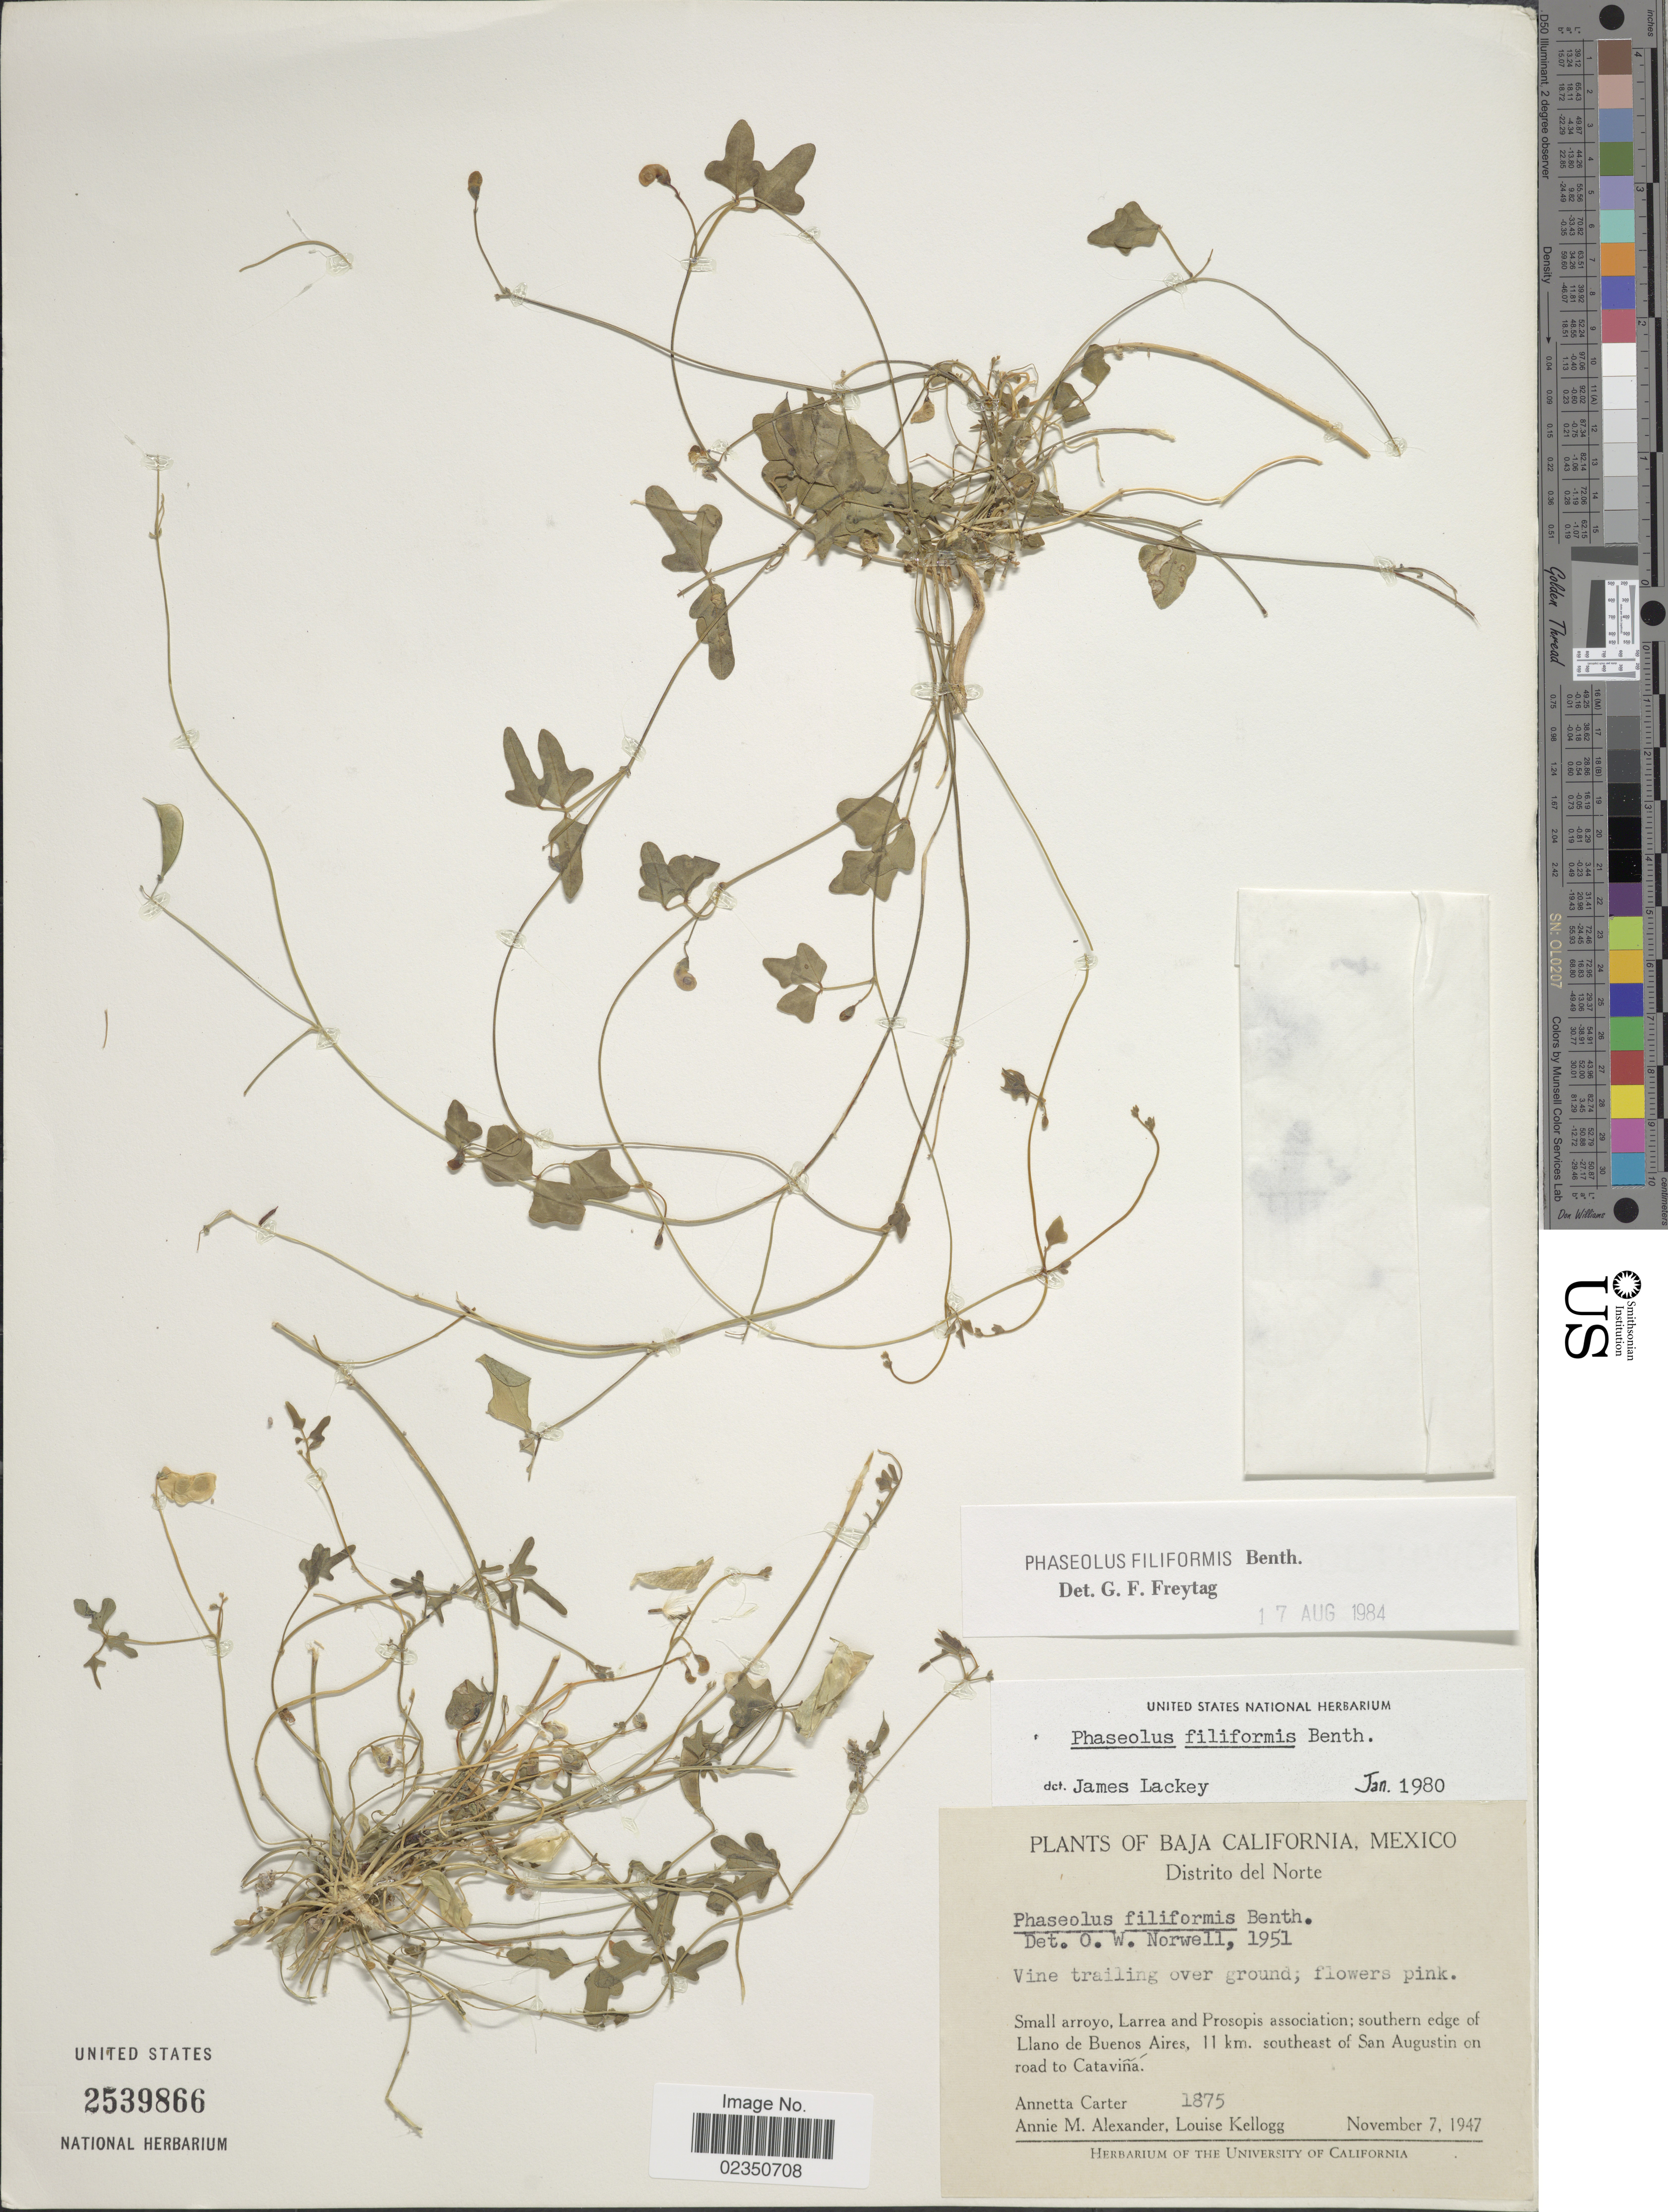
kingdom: Plantae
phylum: Tracheophyta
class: Magnoliopsida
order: Fabales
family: Fabaceae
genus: Phaseolus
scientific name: Phaseolus filiformis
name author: Benth.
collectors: A. Carter, A. M. Alexander & L. Kellog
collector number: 1875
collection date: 1947-11-07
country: Mexico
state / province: Baja California Norte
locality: Distrito del Norte, vine trailing over ground, small arroyo, Larrea and Prosopis association; southern edge of Llano de Buenos Aires, 11 km. southeast of San Augistin on road to Catavina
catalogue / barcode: US 2539866